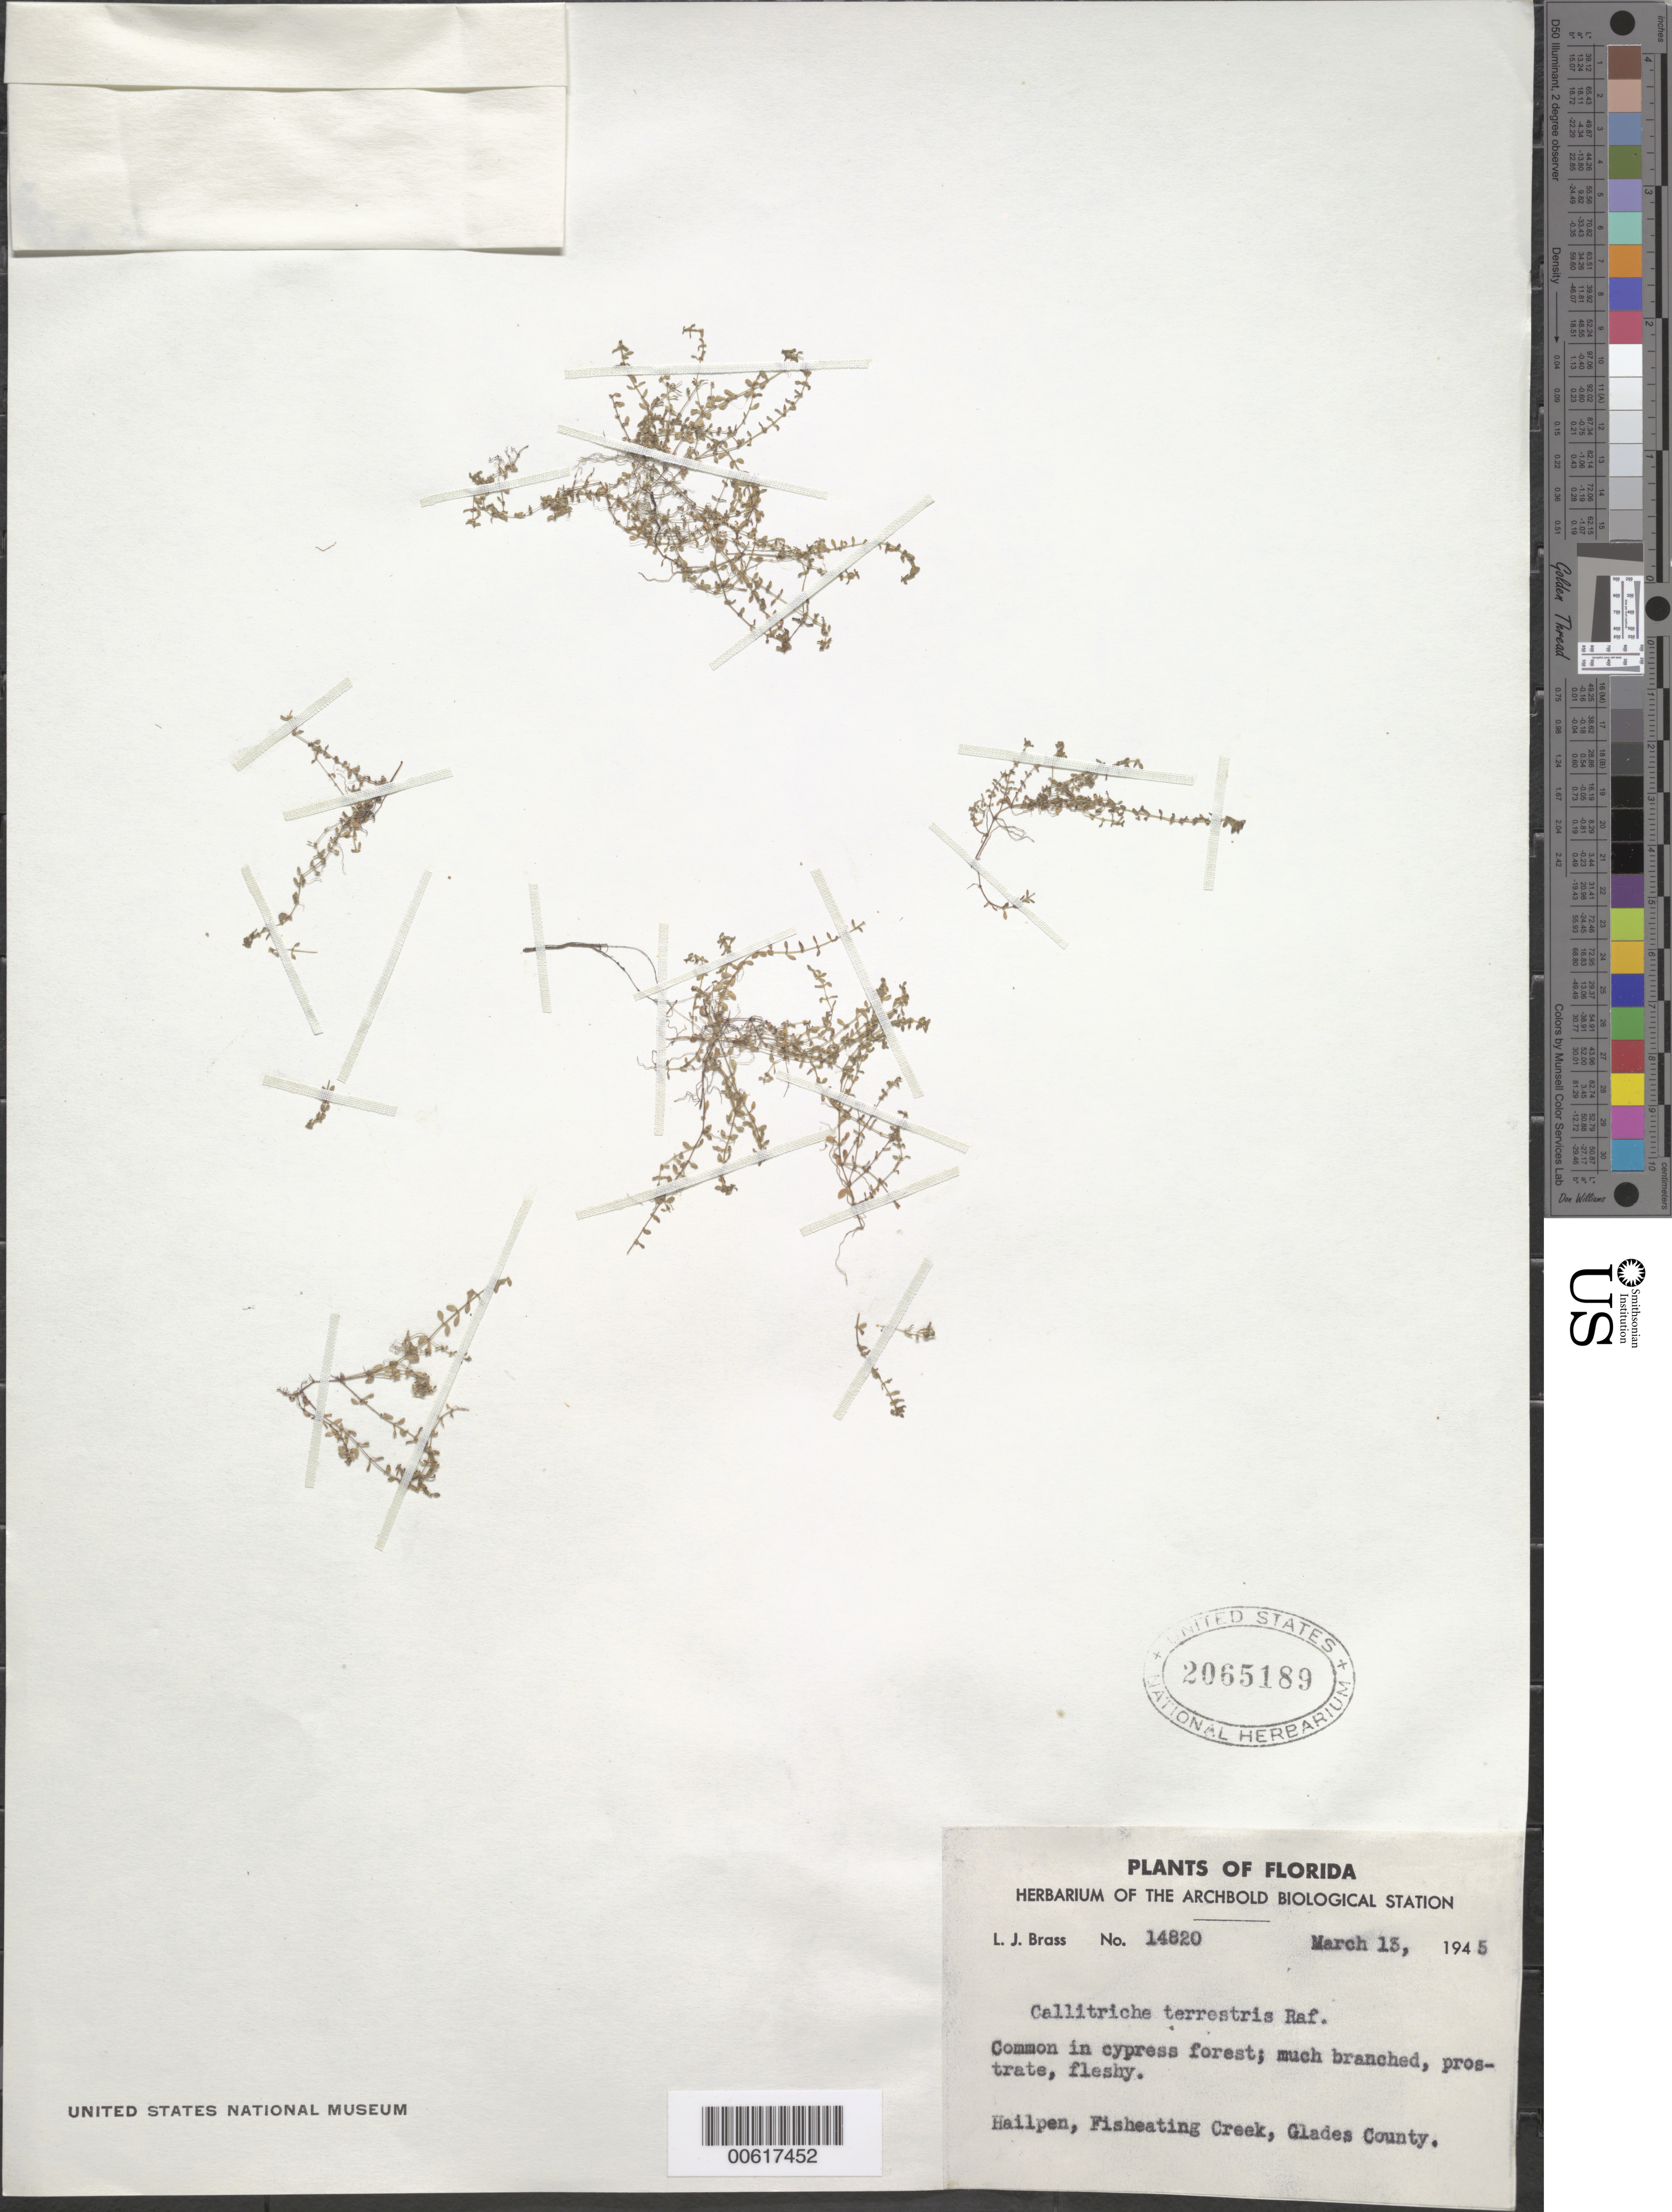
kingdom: Plantae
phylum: Tracheophyta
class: Magnoliopsida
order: Lamiales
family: Plantaginaceae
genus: Callitriche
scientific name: Callitriche terrestris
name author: Raf.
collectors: L. J. Brass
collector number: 14820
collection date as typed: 13 Mar 1945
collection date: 1945-03-13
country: United States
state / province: Florida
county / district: Glades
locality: Hailpen, Fisheating Creek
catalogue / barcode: US 2065189